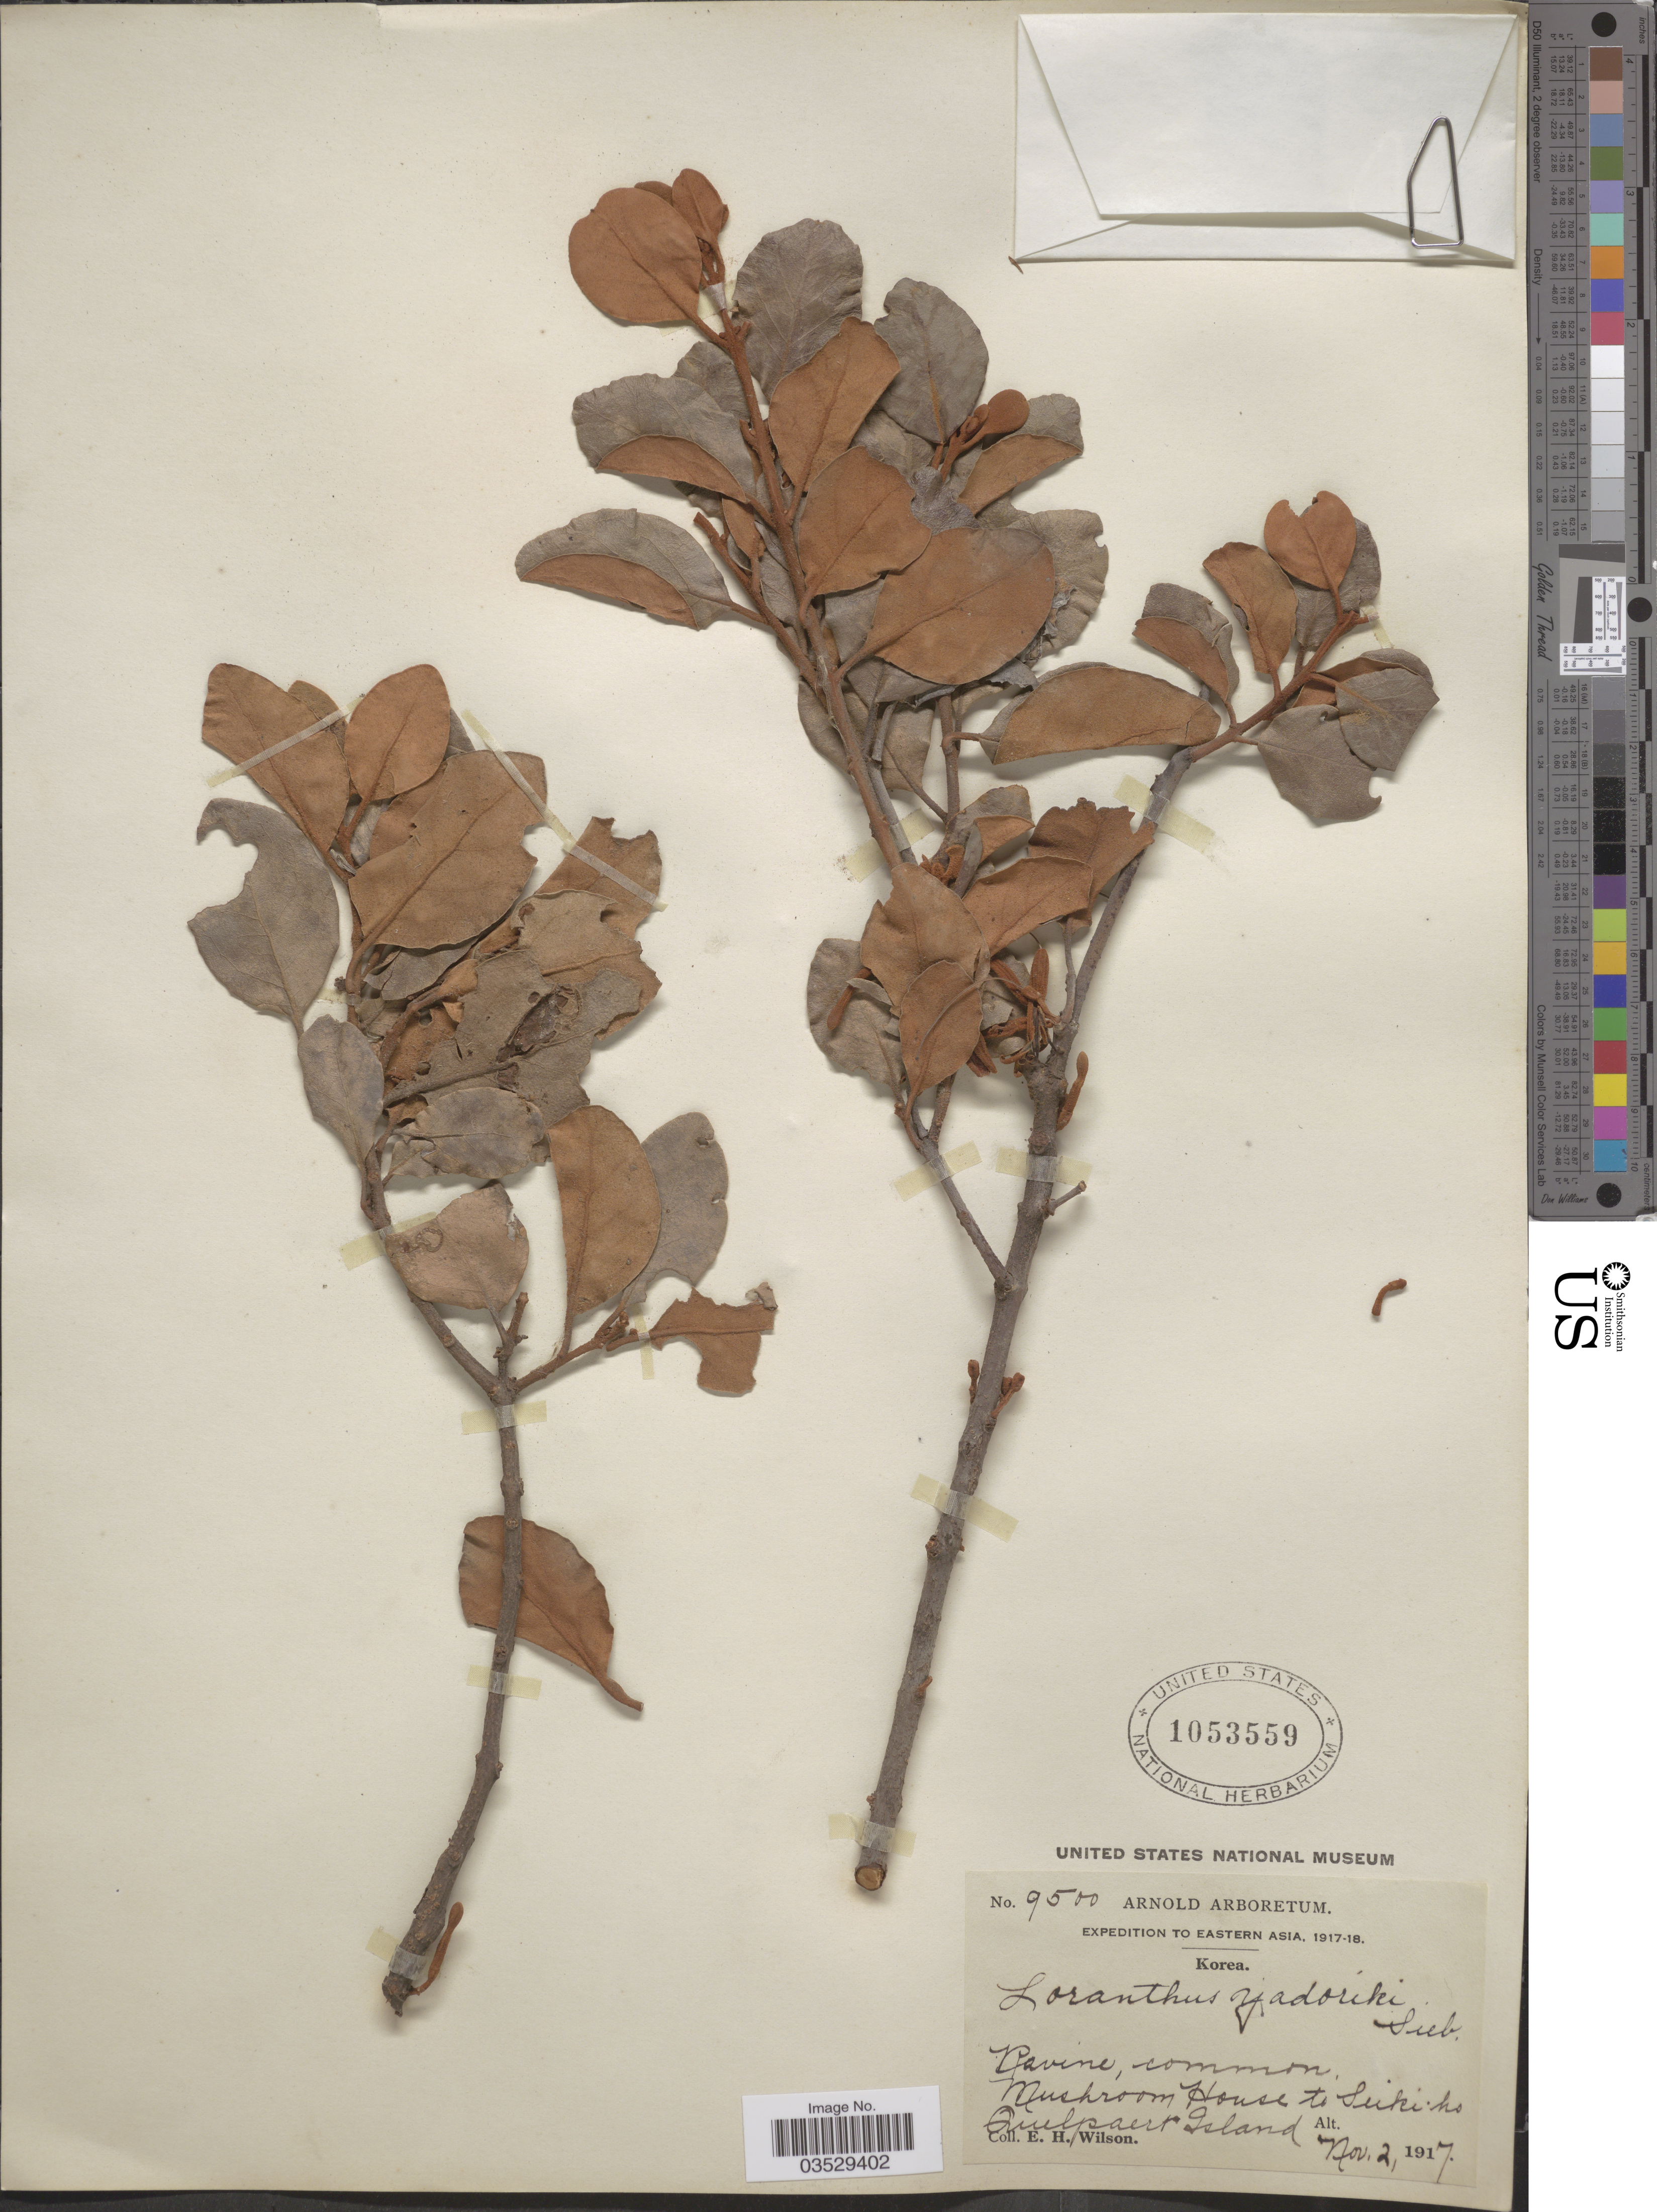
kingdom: Plantae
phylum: Tracheophyta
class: Magnoliopsida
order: Santalales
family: Loranthaceae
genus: Taxillus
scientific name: Taxillus yadoriki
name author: (Maxim.) Danser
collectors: E. Wilson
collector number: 9500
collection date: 1917-11-02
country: South Korea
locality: Korea. Mushroom House to Seikiho Quelpaert Island.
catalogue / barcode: US 1053559